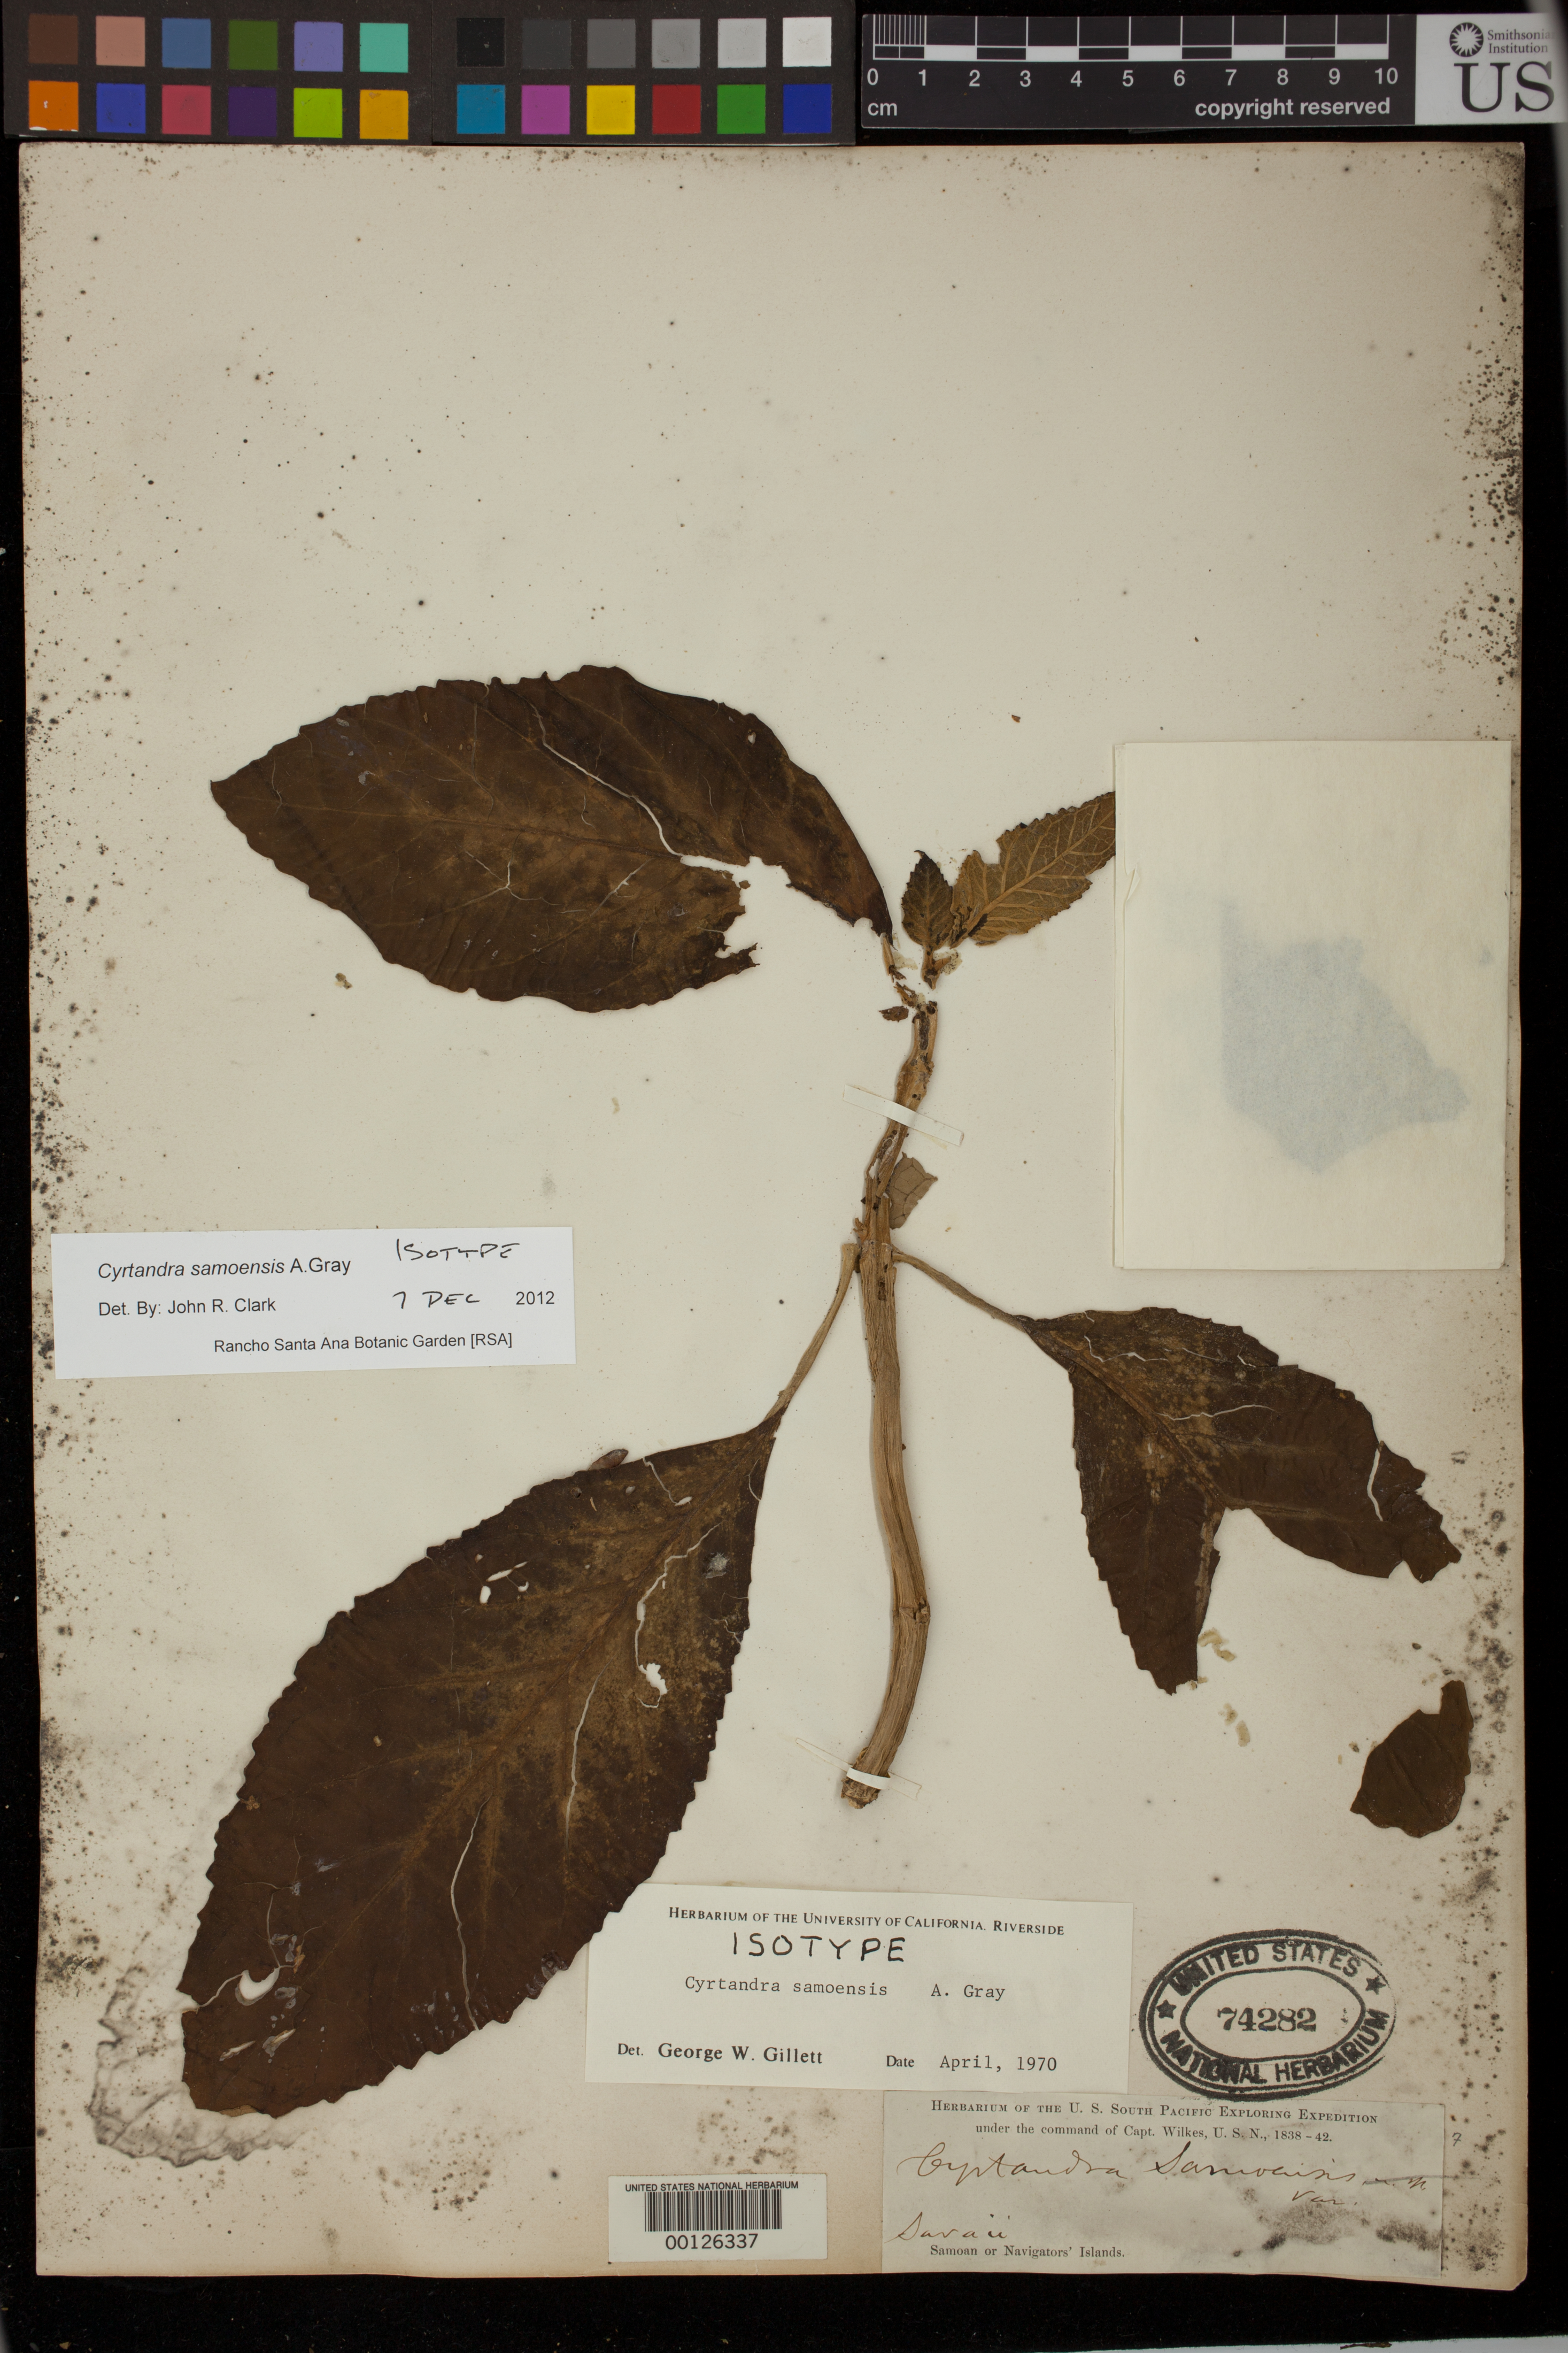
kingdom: Plantae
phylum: Tracheophyta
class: Magnoliopsida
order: Lamiales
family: Gesneriaceae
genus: Cyrtandra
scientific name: Cyrtandra samoensis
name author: A. Gray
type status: Isolectotype; Type Collection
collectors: Wilkes Explor. Exped.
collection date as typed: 1838 to -- --- 1842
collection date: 1838/1842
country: Samoa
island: Savai'i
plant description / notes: Protologue, "Tutuila, Savaii, and Manua, Samoan Islands, along the coast. A specimen is ticketed "Tahiti", probably through a transposition." Annotated as "ISOTYPE" by Gillett (1970) and by J.R. Clark (2012), but it is unclear whether this specimen is a duplicate of the lectotype.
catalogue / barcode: US 74282